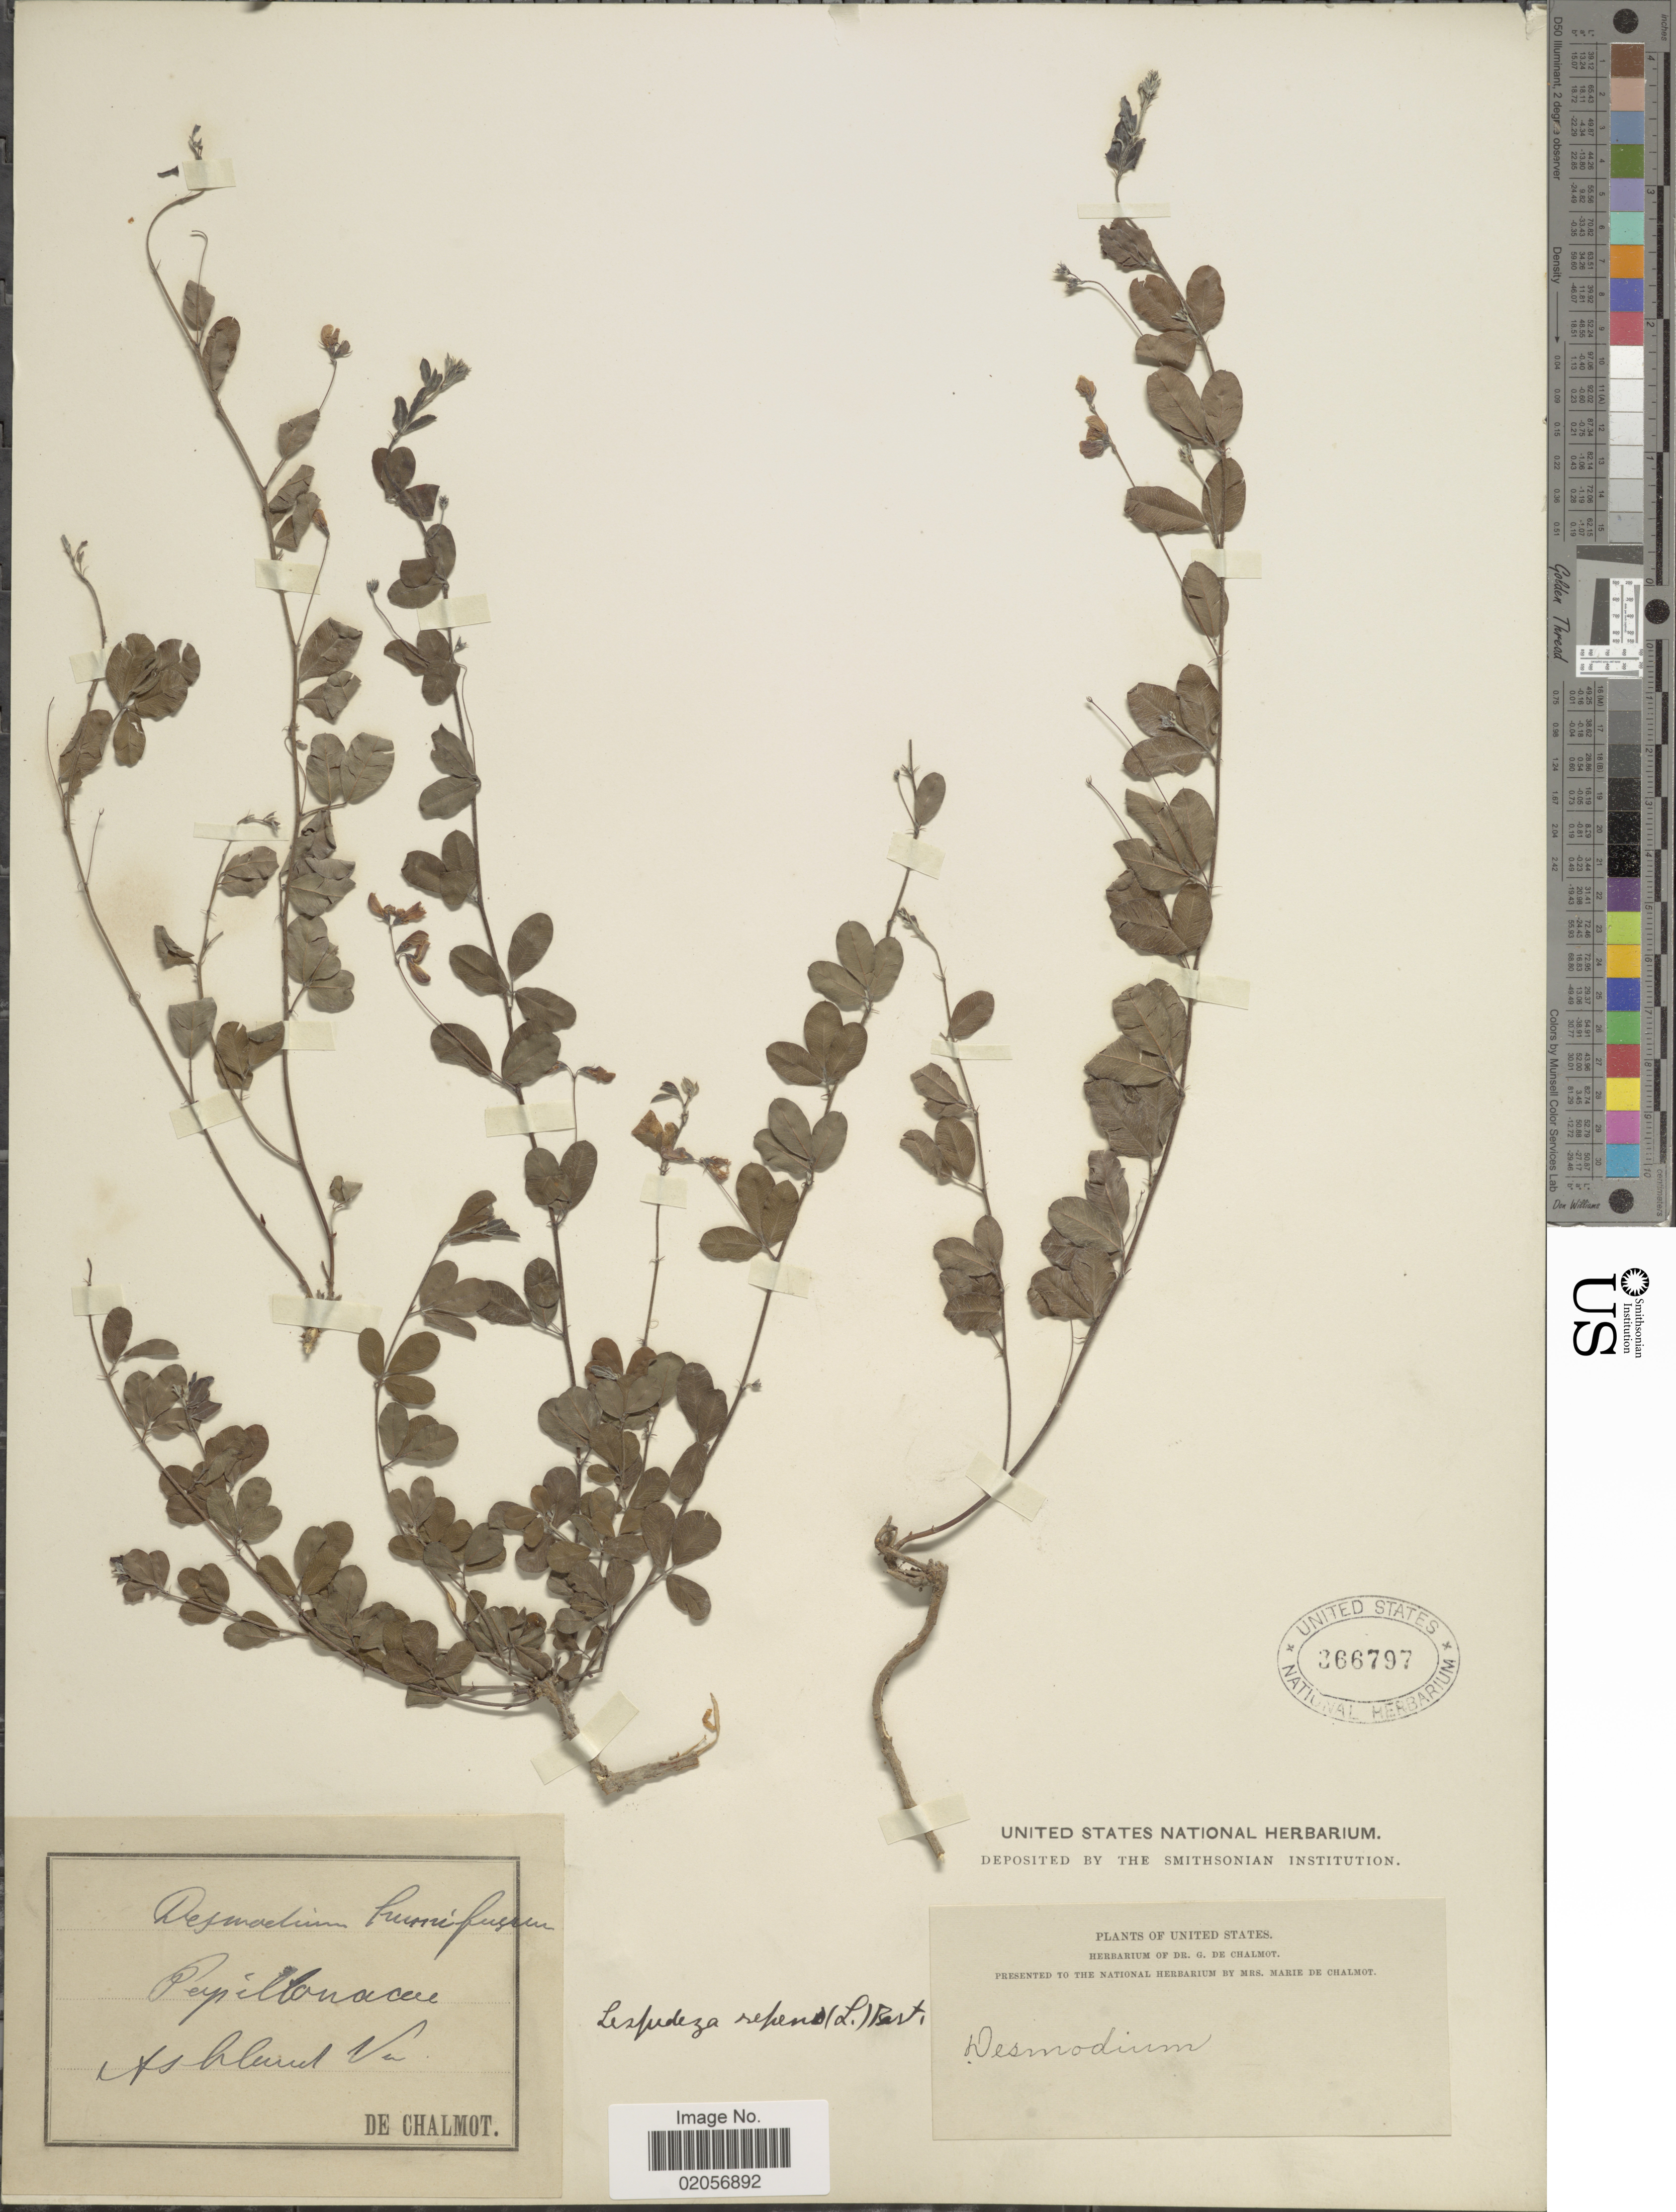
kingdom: Plantae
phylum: Tracheophyta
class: Magnoliopsida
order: Fabales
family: Fabaceae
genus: Lespedeza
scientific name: Lespedeza repens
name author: (L.) W.P.C. Barton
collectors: G. de Chalmot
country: United States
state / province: Virginia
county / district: Hanover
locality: Ashland Va.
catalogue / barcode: US 366797